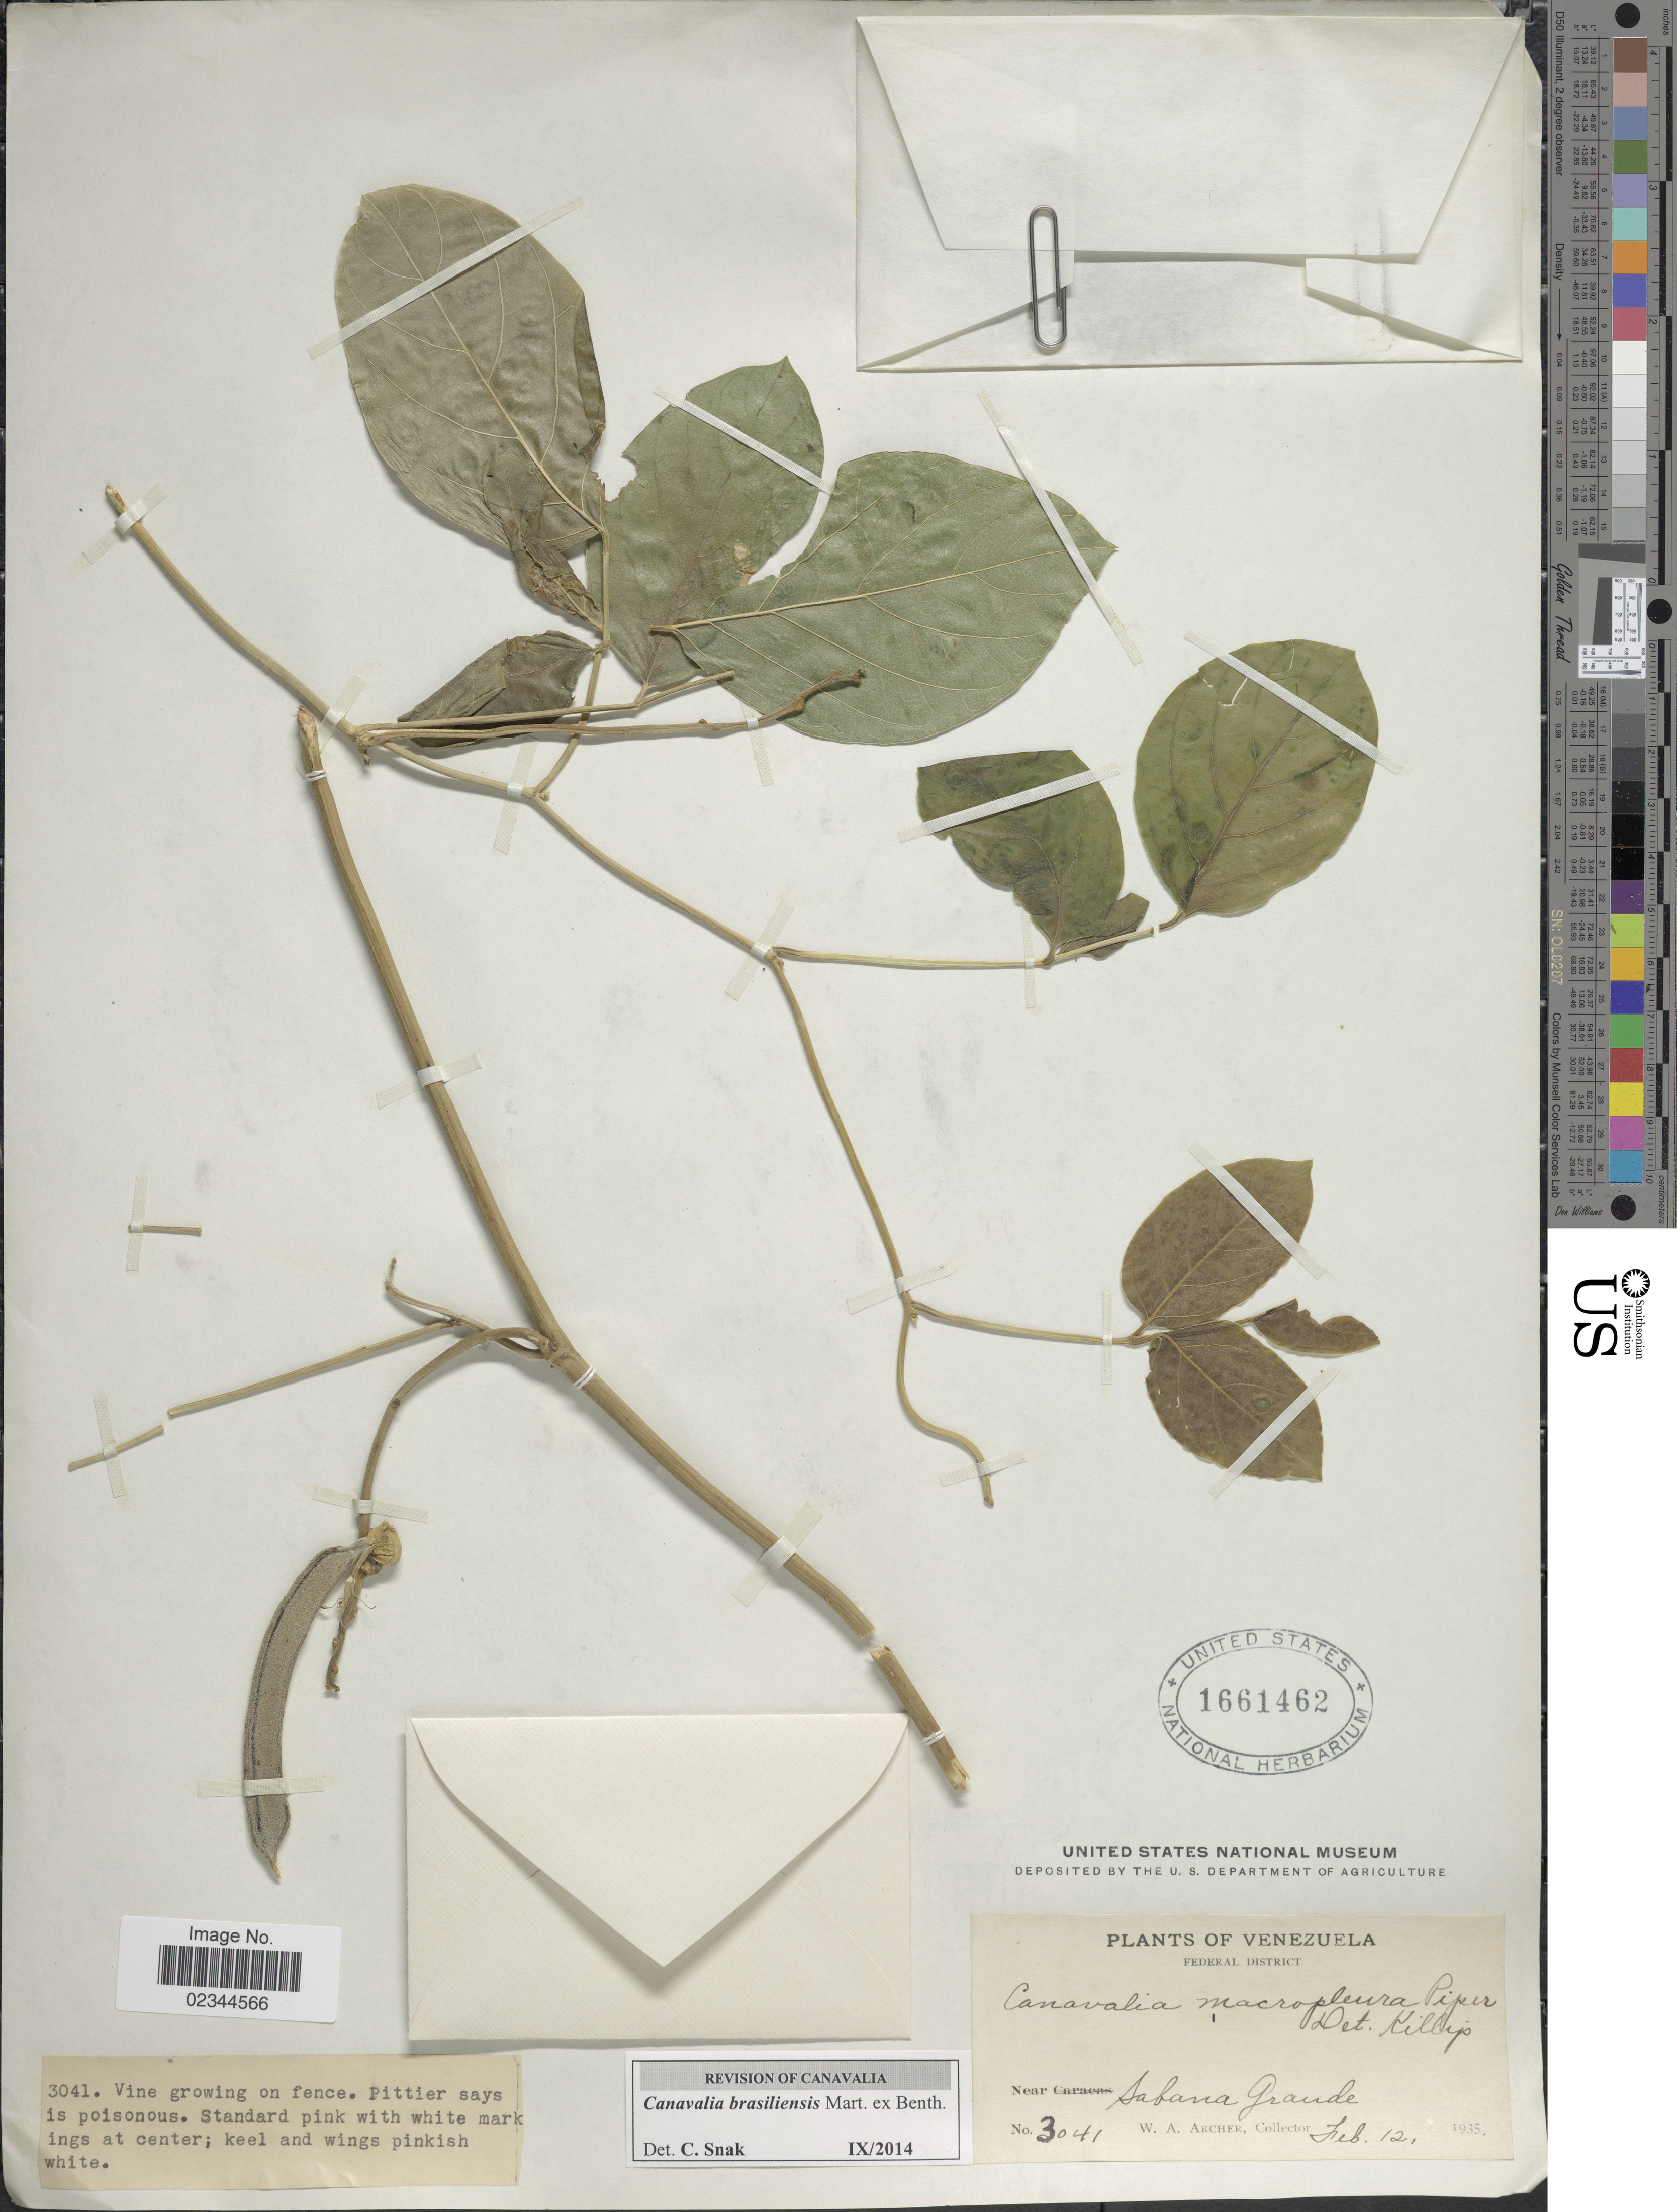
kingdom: Plantae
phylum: Tracheophyta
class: Magnoliopsida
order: Fabales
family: Fabaceae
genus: Canavalia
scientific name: Canavalia brasiliensis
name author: Mart. ex Benth.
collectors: W. A. Archer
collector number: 3041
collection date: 1935-02-12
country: Venezuela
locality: Federal District, near Sabana Grande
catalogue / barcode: US 1661462